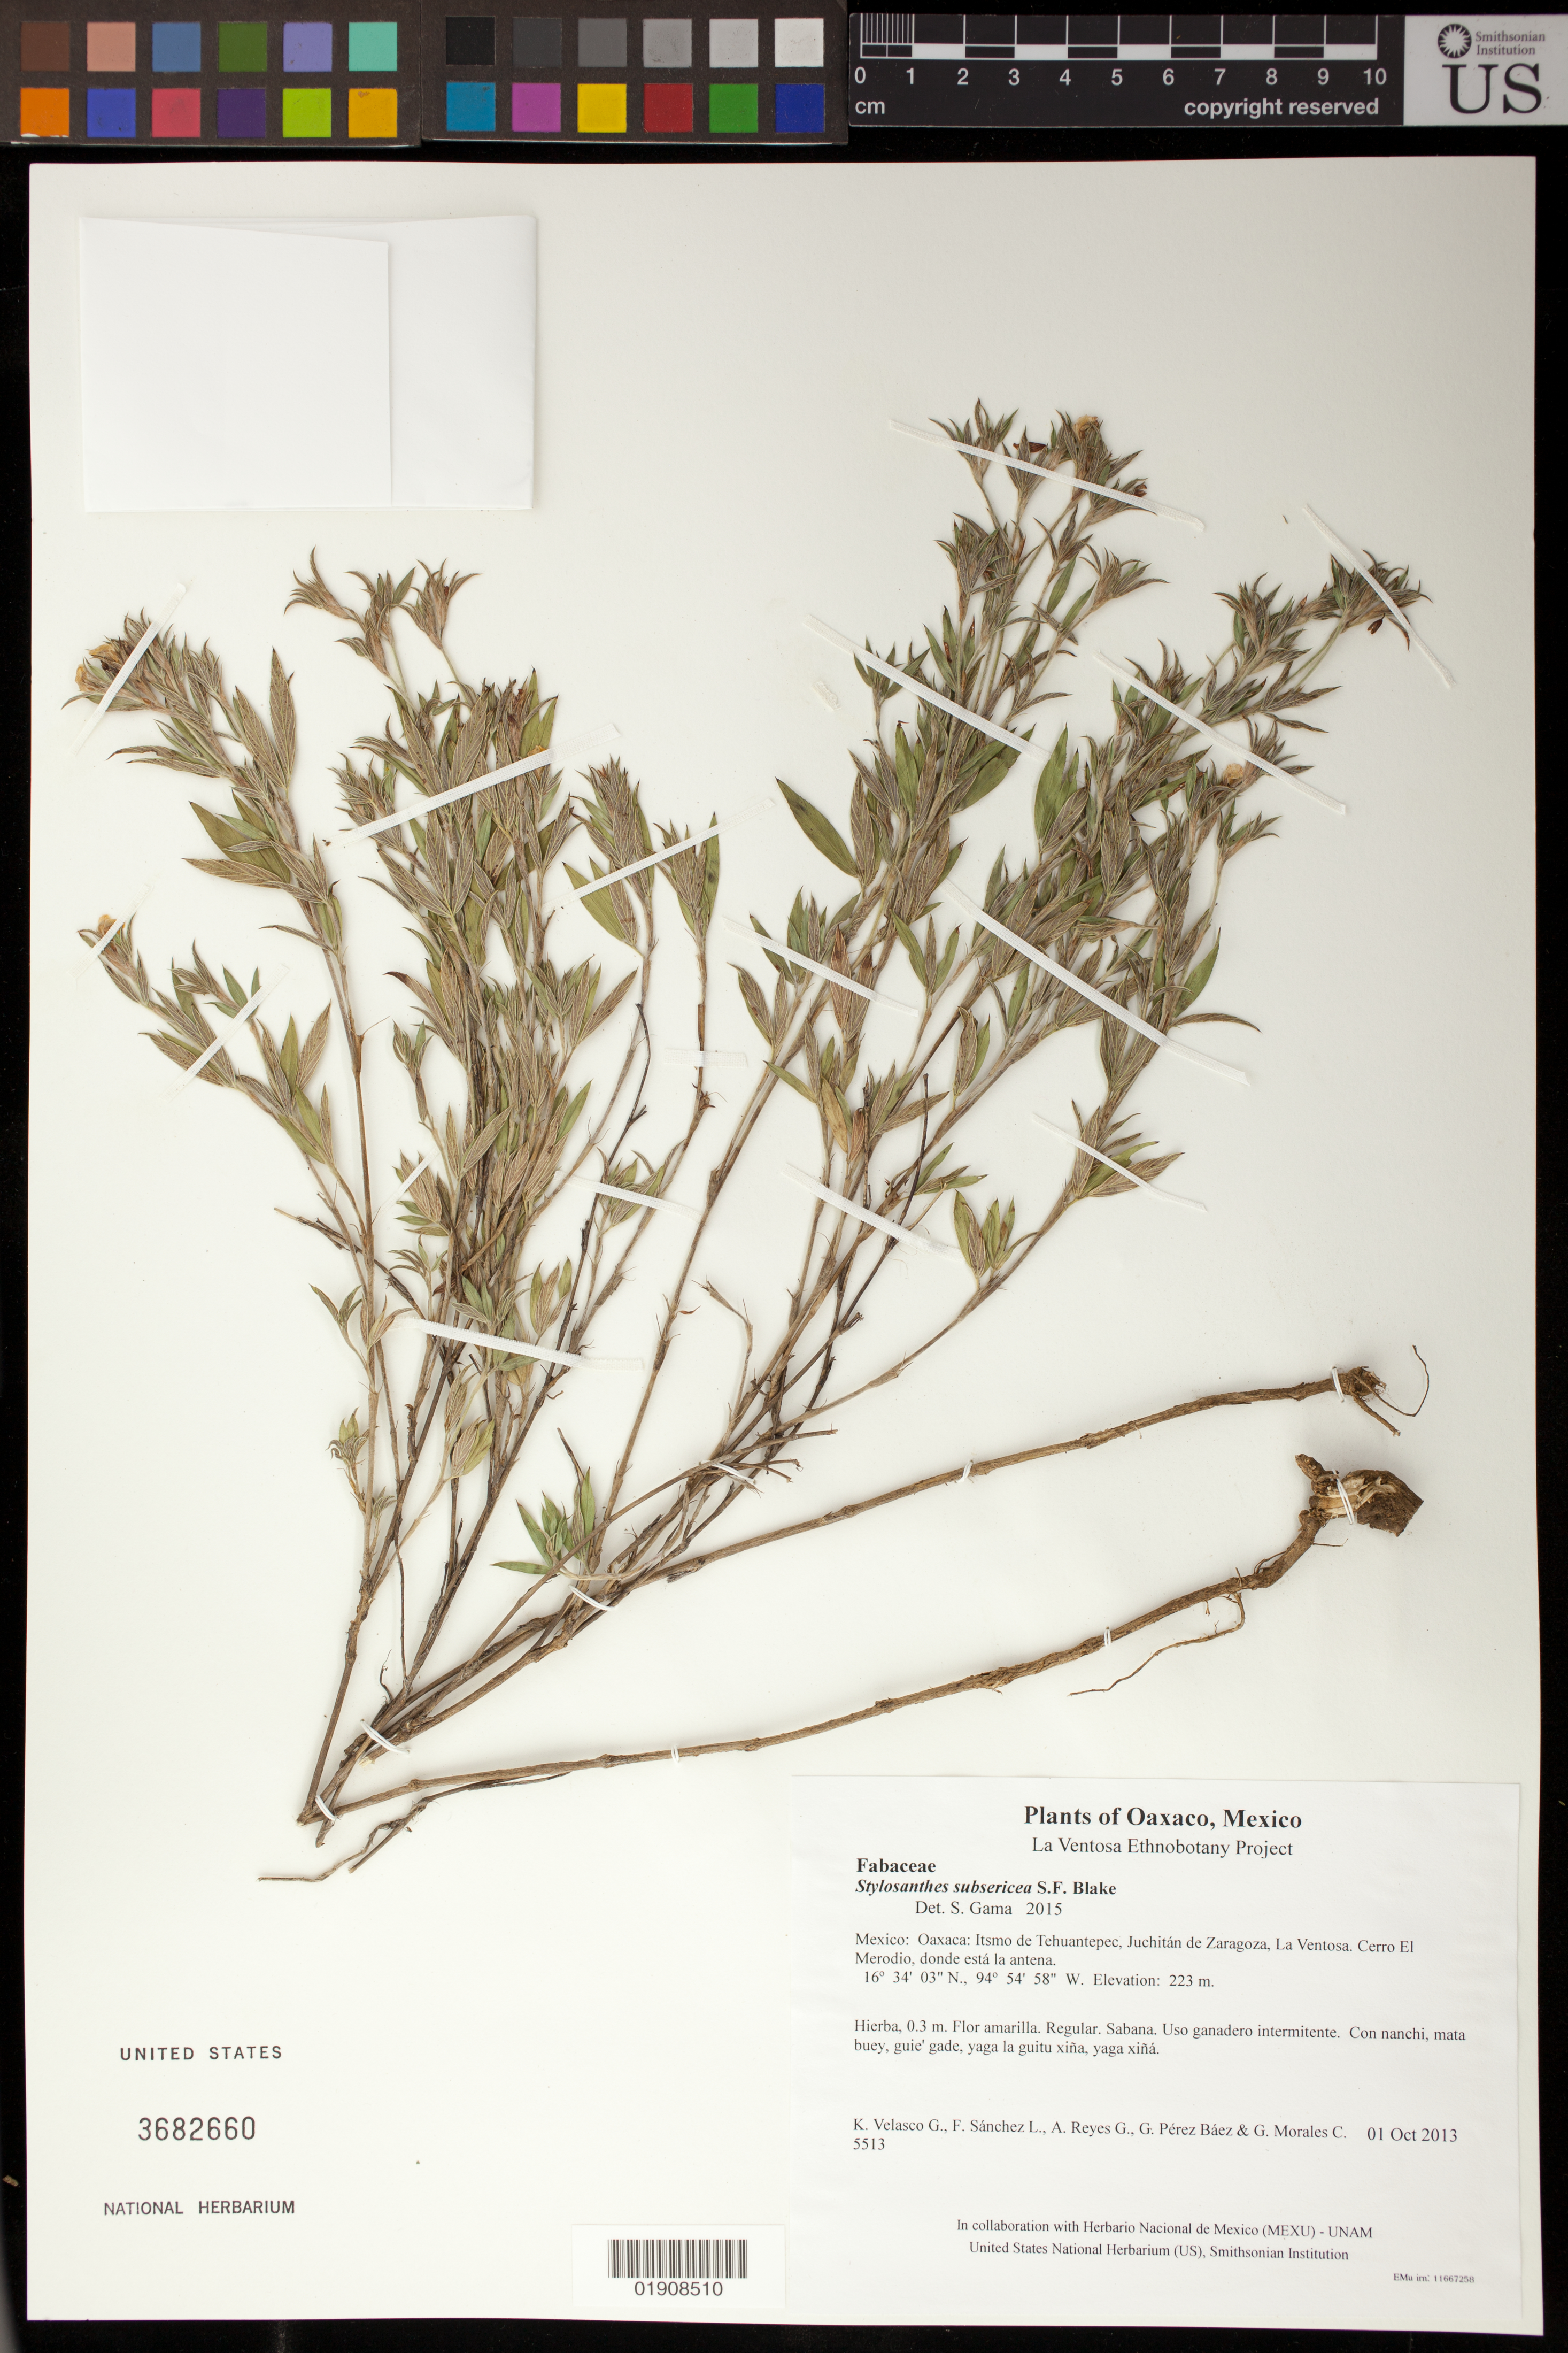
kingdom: Plantae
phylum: Tracheophyta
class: Magnoliopsida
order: Fabales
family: Fabaceae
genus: Stylosanthes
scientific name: Stylosanthes subsericea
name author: S.F. Blake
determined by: Gama, S.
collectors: K. Velasco G., F. Sánchez L., A. Reyes G., G. Pérez Báez & G. Morales C.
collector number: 5513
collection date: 2013-10-01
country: Mexico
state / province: Oaxaca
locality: Itsmo de Tehuantepec, Juchitán de Zaragoza, La Ventosa. Cerro El Merodio, donde está la antena.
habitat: Sabana. Uso ganadero intermitente.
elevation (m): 223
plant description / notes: JEBOT, MEXU, SERO; Guixi. 0.3 m. Guie' naguchi. Nuu.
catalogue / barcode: US 3682660